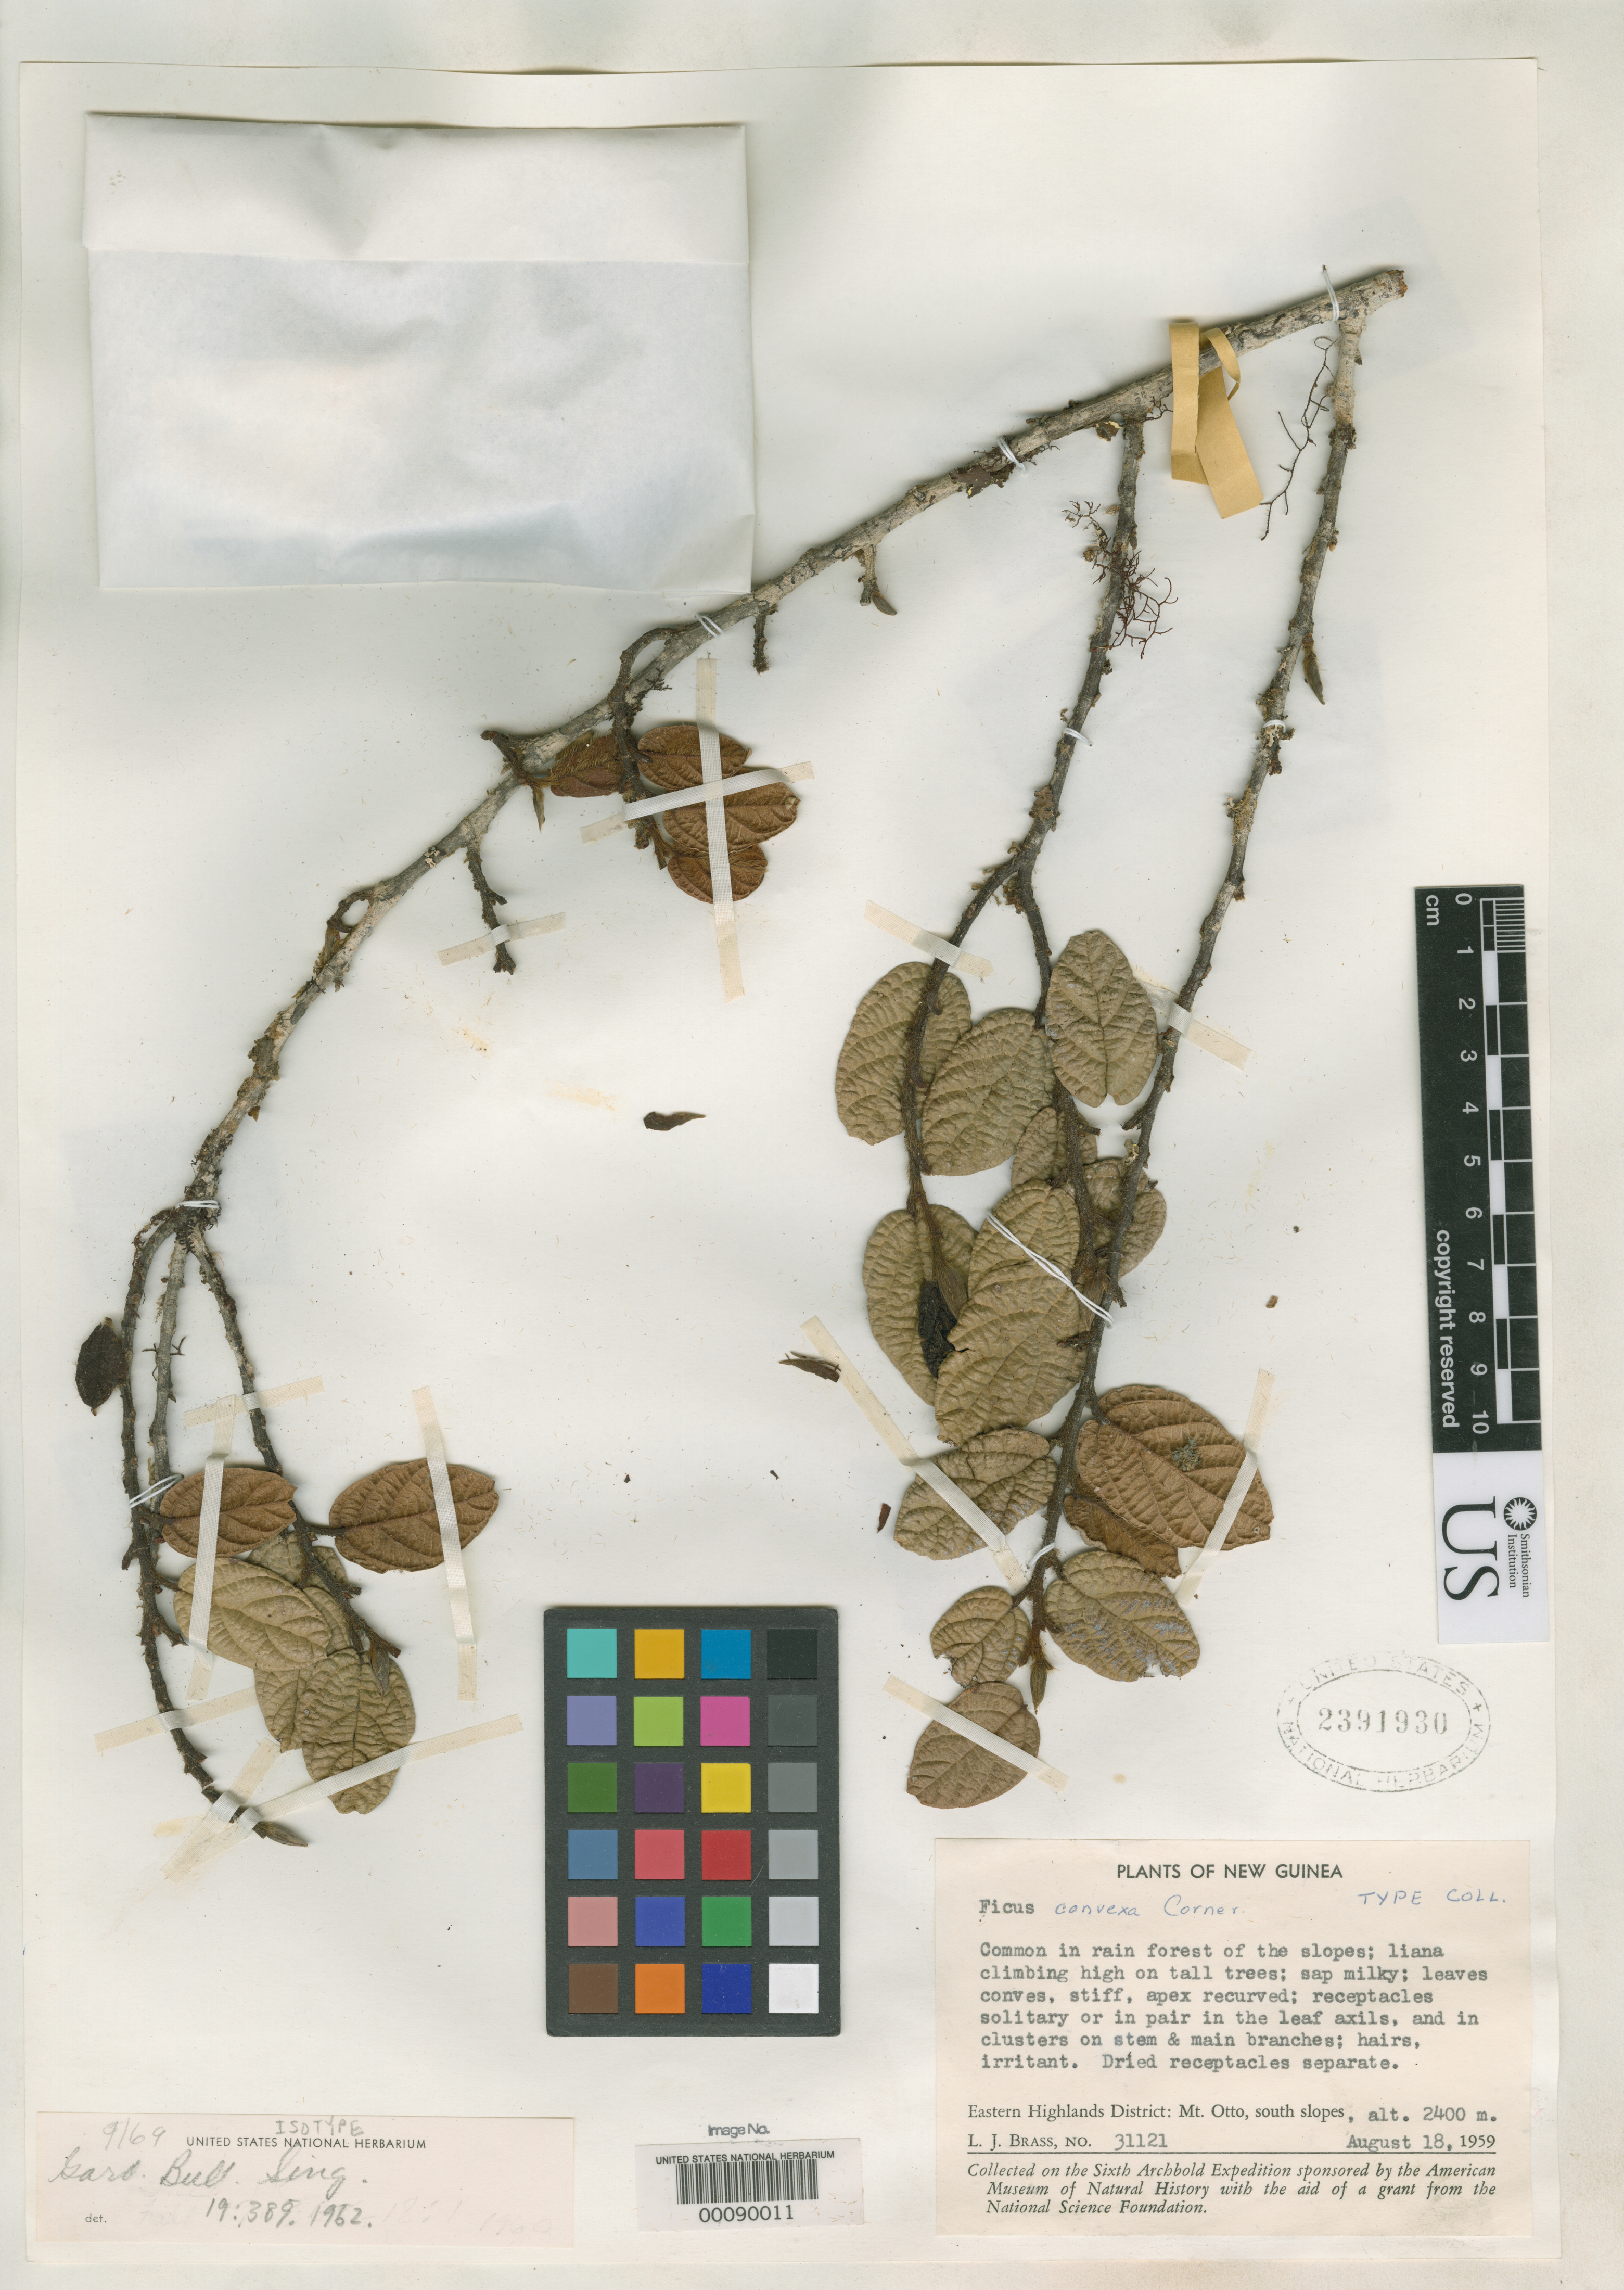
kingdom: Plantae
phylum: Tracheophyta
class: Magnoliopsida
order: Rosales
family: Moraceae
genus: Ficus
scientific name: Ficus convexa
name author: Corner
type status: Isotype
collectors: L. J. Brass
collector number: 31121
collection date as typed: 18 Aug 1959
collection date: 1959-08-18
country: Papua New Guinea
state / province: Eastern Highlands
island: New Guinea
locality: Otto.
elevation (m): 2400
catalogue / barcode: US 2391930